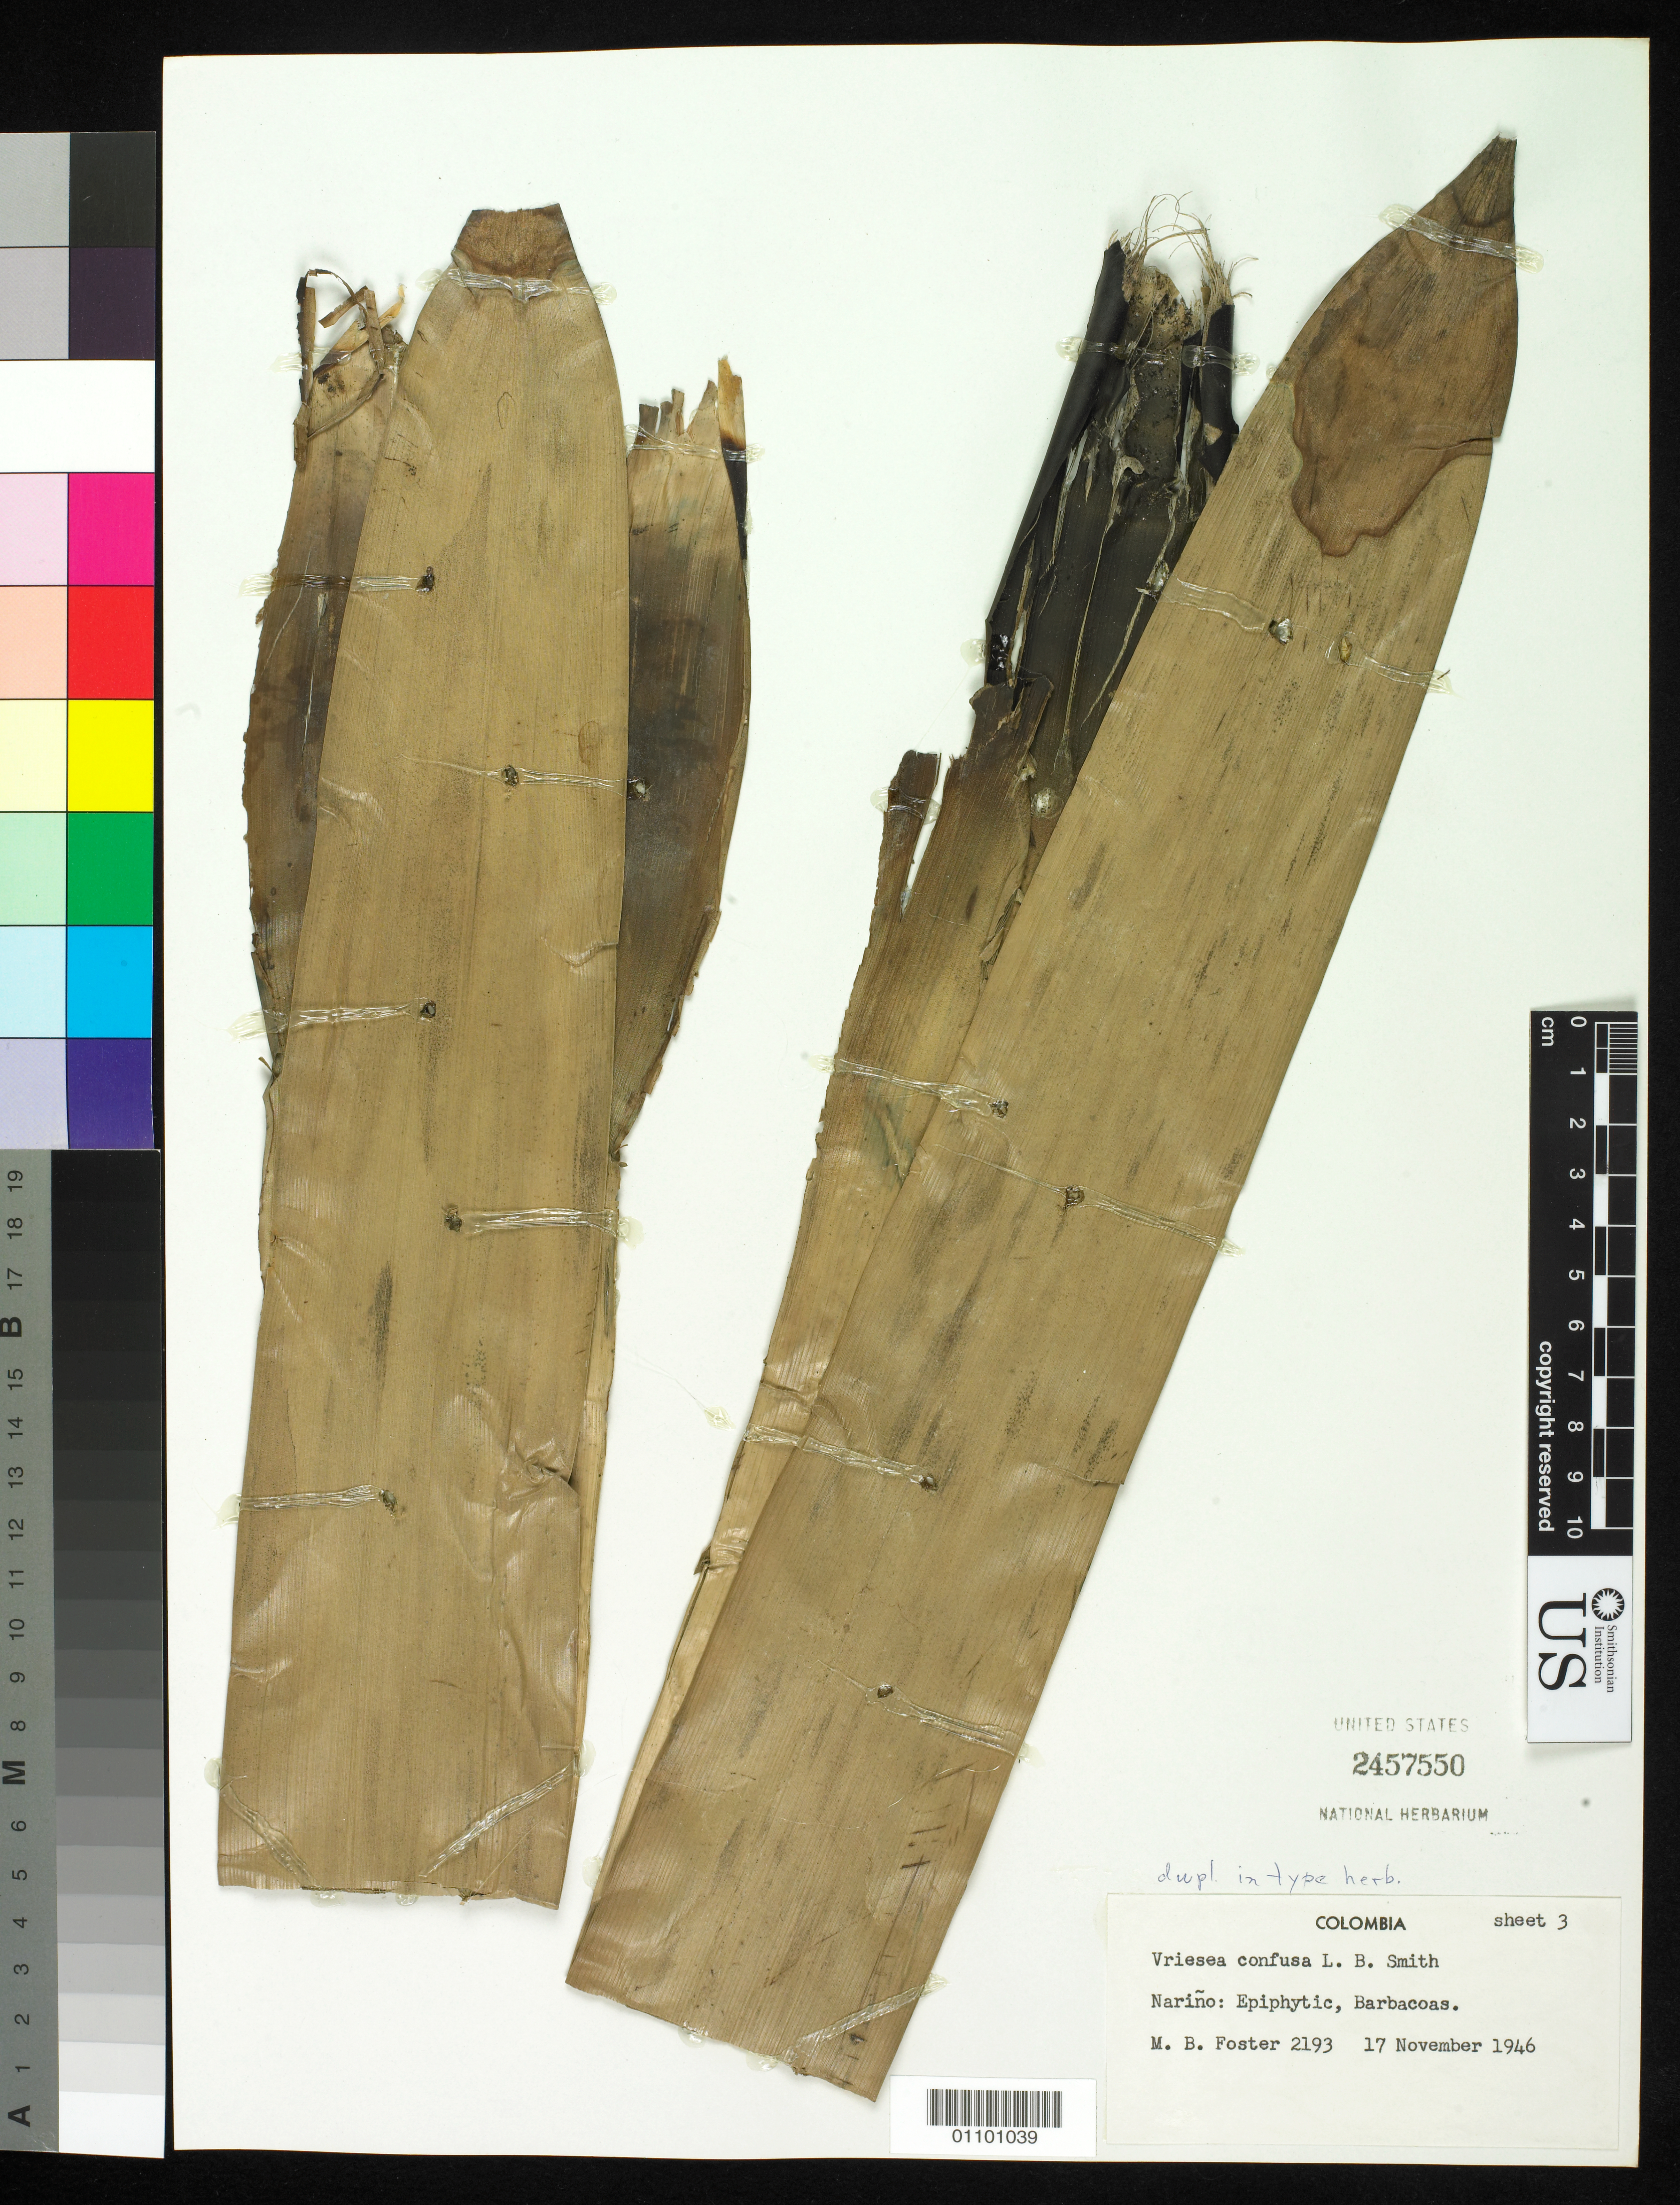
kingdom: Plantae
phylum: Tracheophyta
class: Liliopsida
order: Poales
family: Bromeliaceae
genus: Vriesea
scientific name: Vriesea confusa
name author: L.B. Sm.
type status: Holotype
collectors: M. B. Foster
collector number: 2193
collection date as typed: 17 Nov 1946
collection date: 1946-11-17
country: Colombia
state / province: Nariño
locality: Barbacoas.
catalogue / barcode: US 2457550